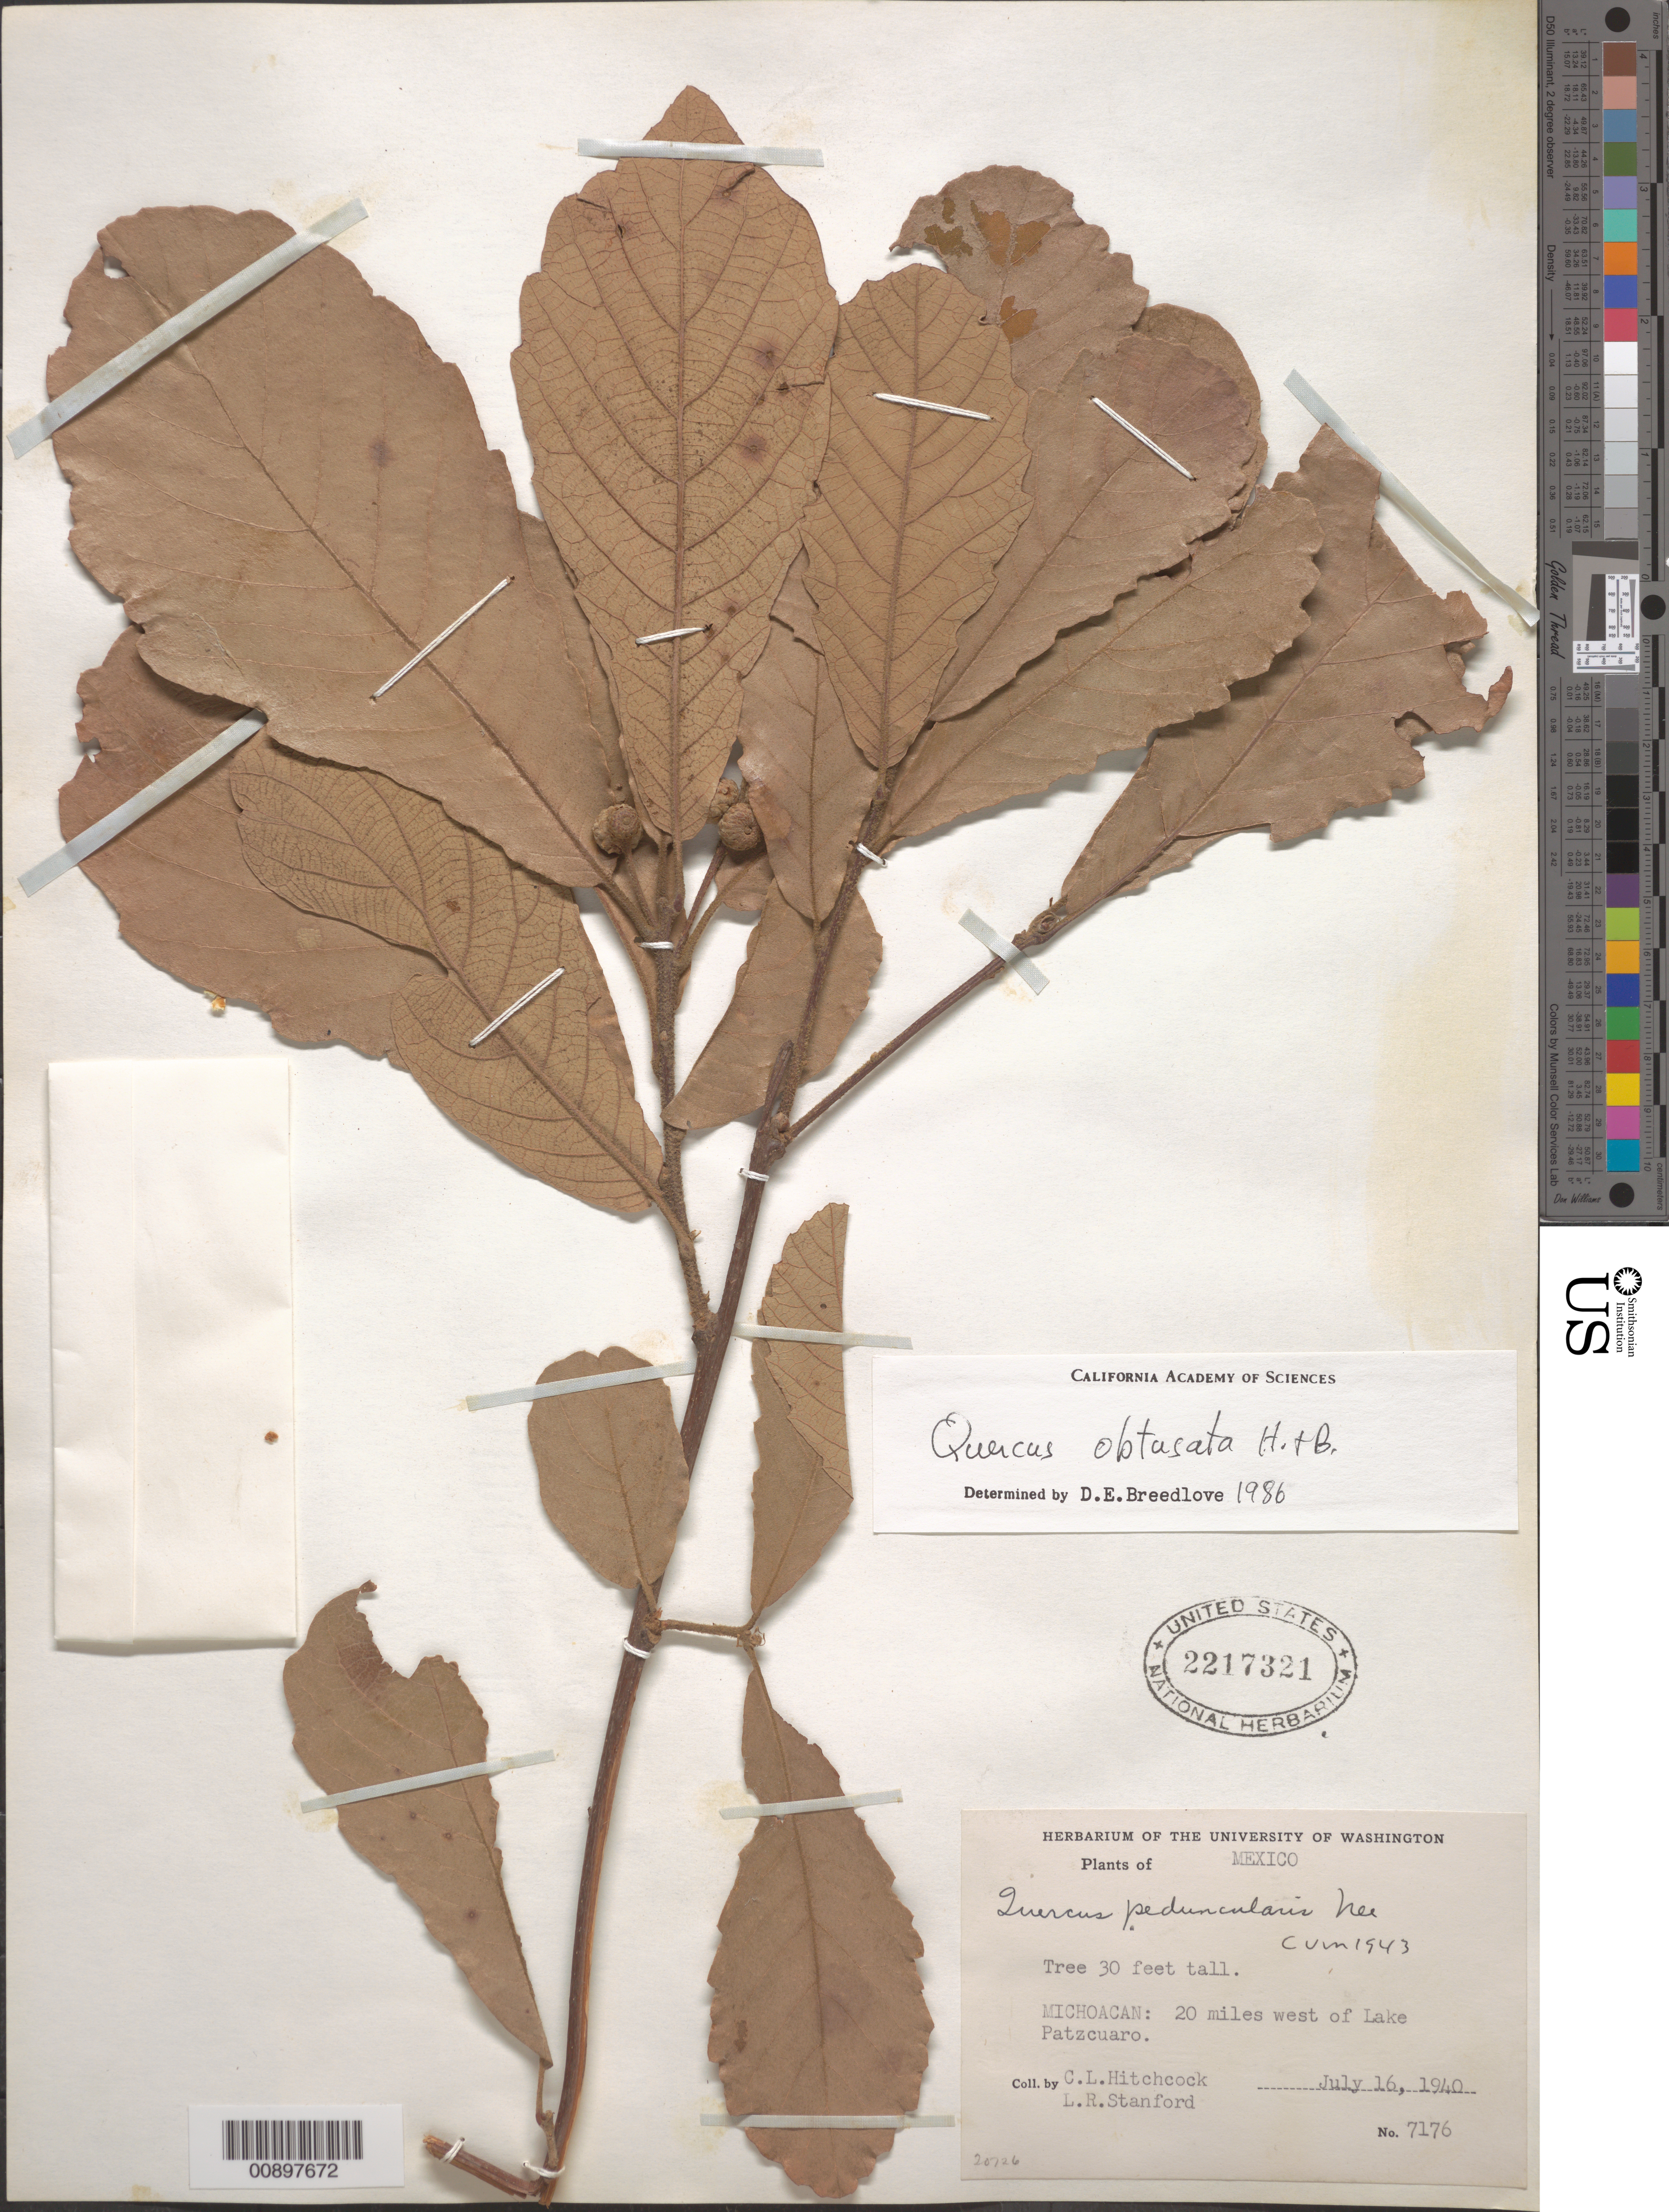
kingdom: Plantae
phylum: Tracheophyta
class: Magnoliopsida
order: Fagales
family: Fagaceae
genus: Quercus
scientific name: Quercus obtusata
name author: Humb. & Bonpl.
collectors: C. L. Hitchcock & L. R. Stanford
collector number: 7176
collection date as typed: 16 Jul 1940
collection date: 1940-07-16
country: Mexico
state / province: Michoacán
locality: Michoacán: 20 miles west of Lake Patzcuaro.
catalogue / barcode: US 2217321